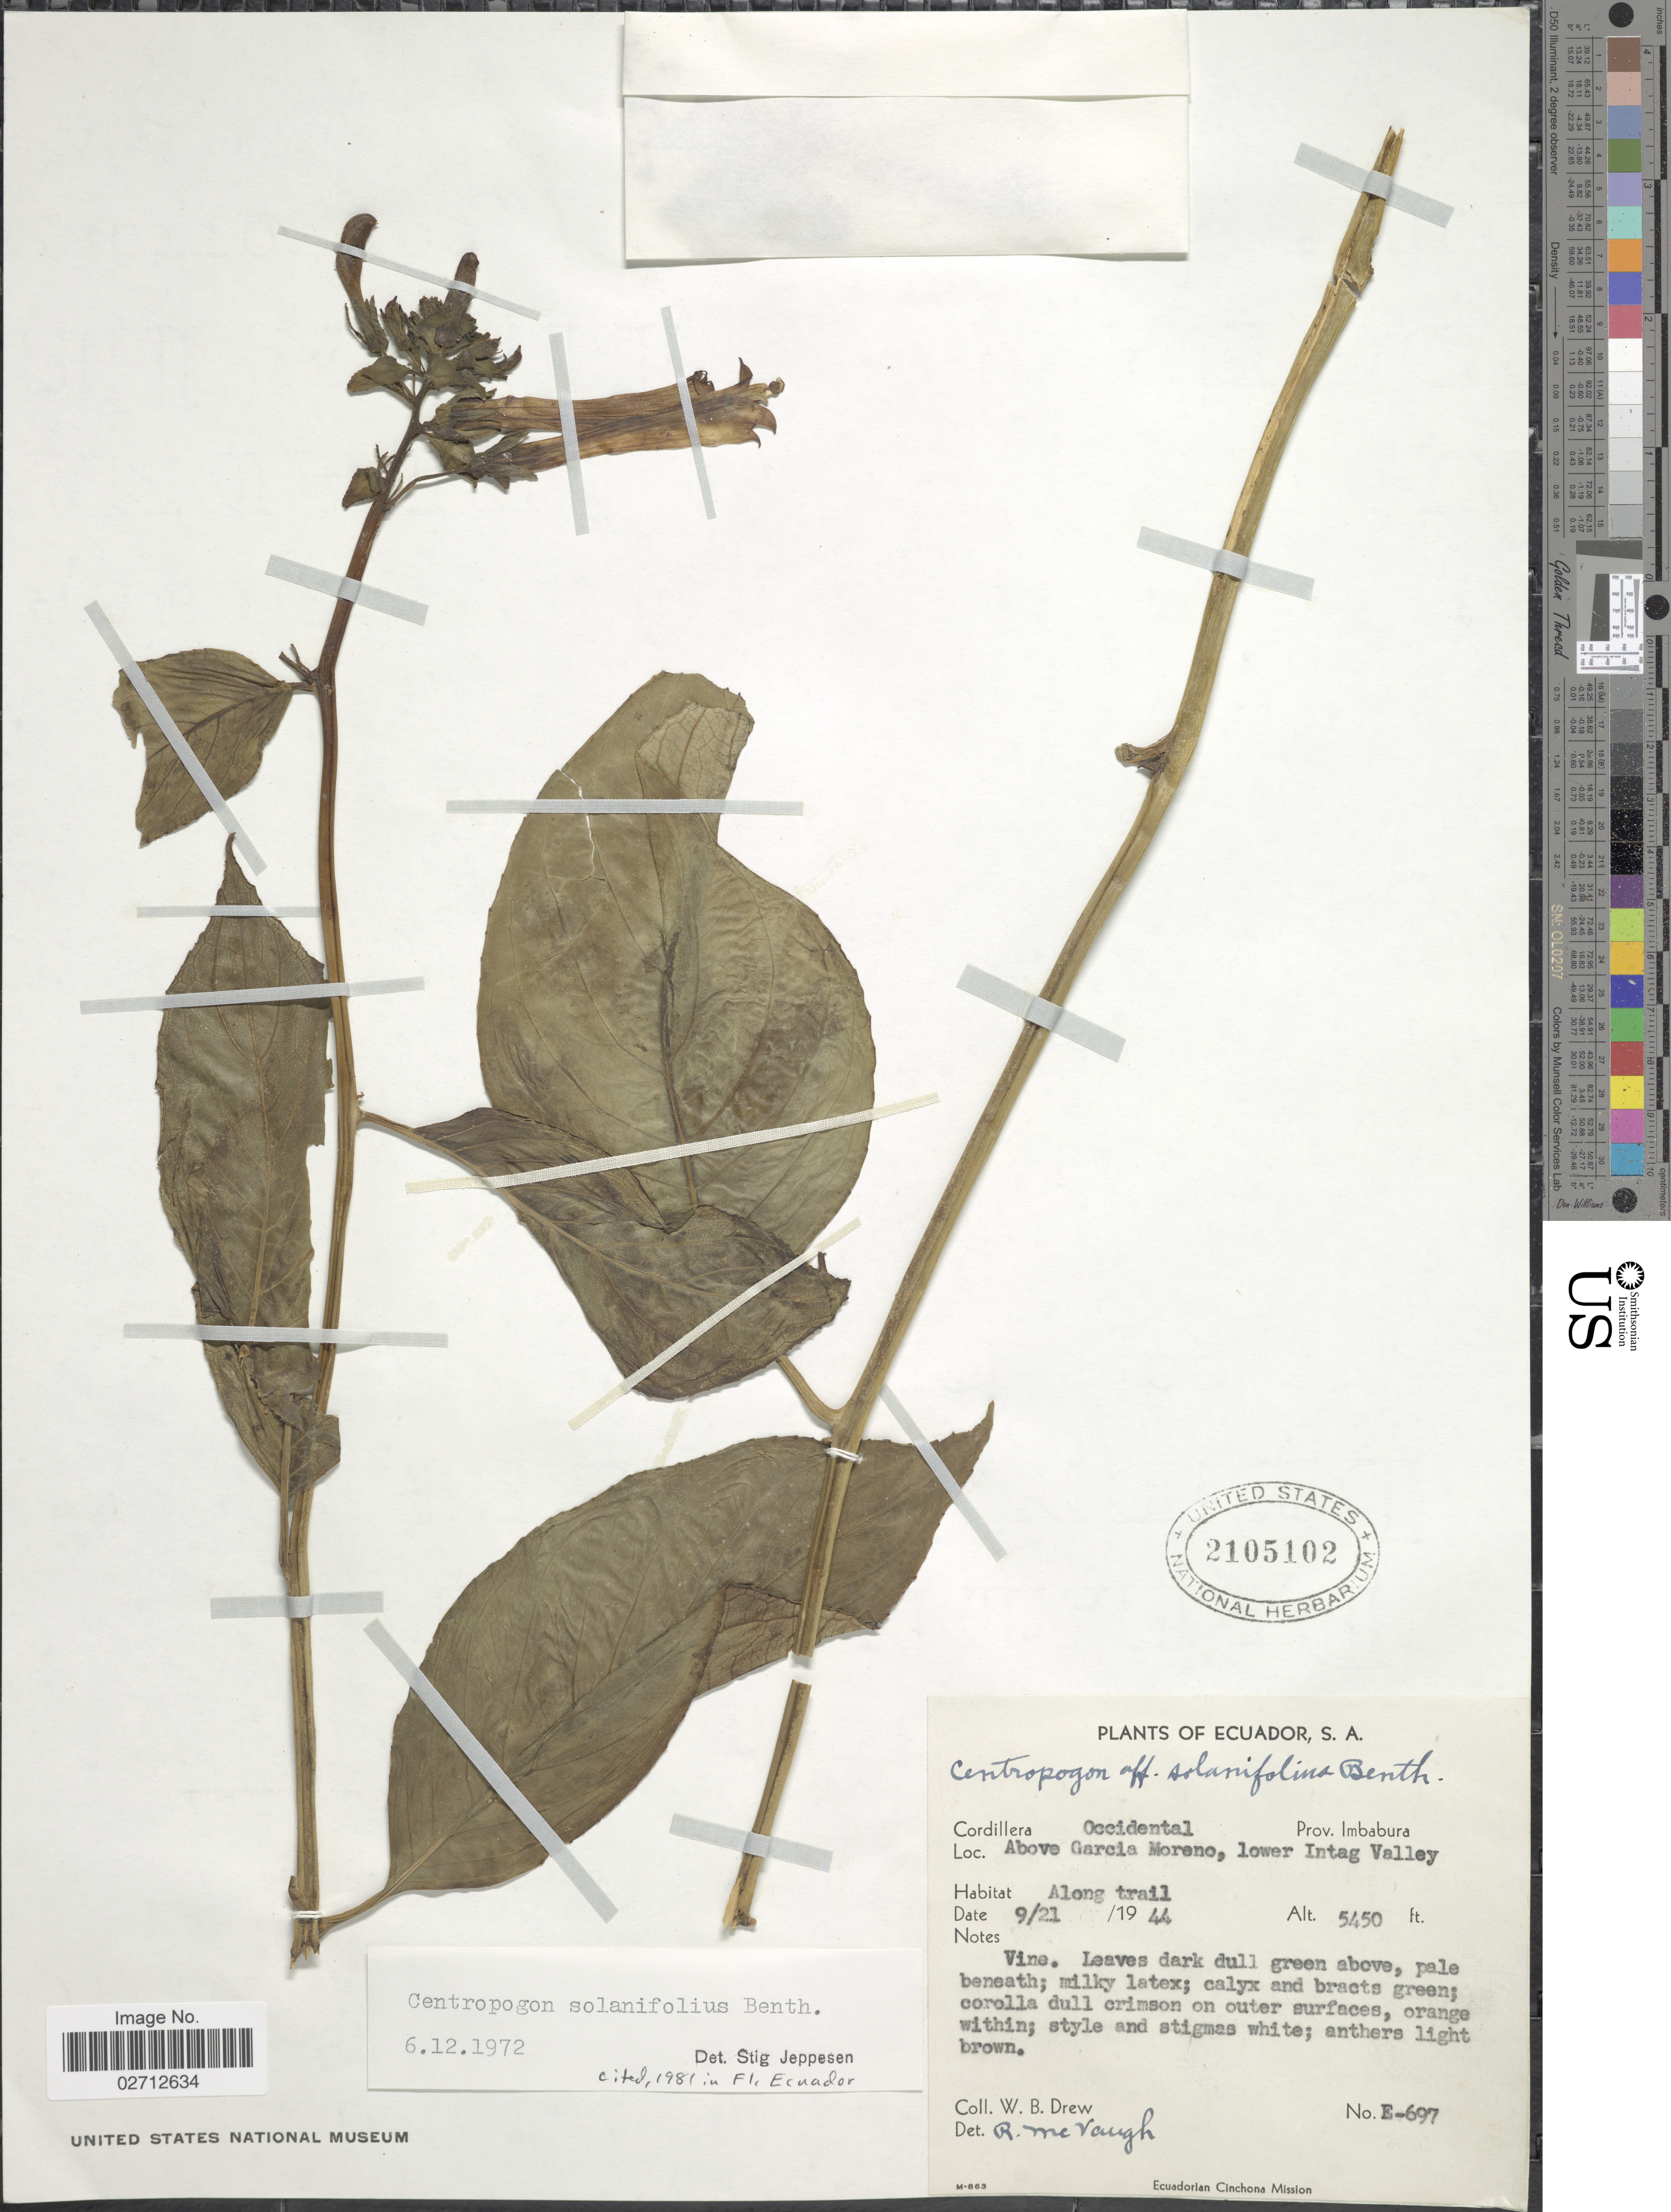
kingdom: Plantae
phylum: Tracheophyta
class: Magnoliopsida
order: Asterales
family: Campanulaceae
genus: Centropogon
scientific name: Centropogon solanifolius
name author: Benth.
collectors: W. B. Drew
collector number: E-697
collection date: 1944-09-21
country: Ecuador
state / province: Imbabura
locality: Cordillera Occidental, Above Garcia Moreno, lowe Intag Valley, Along trail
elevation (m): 1661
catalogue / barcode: US 2105102